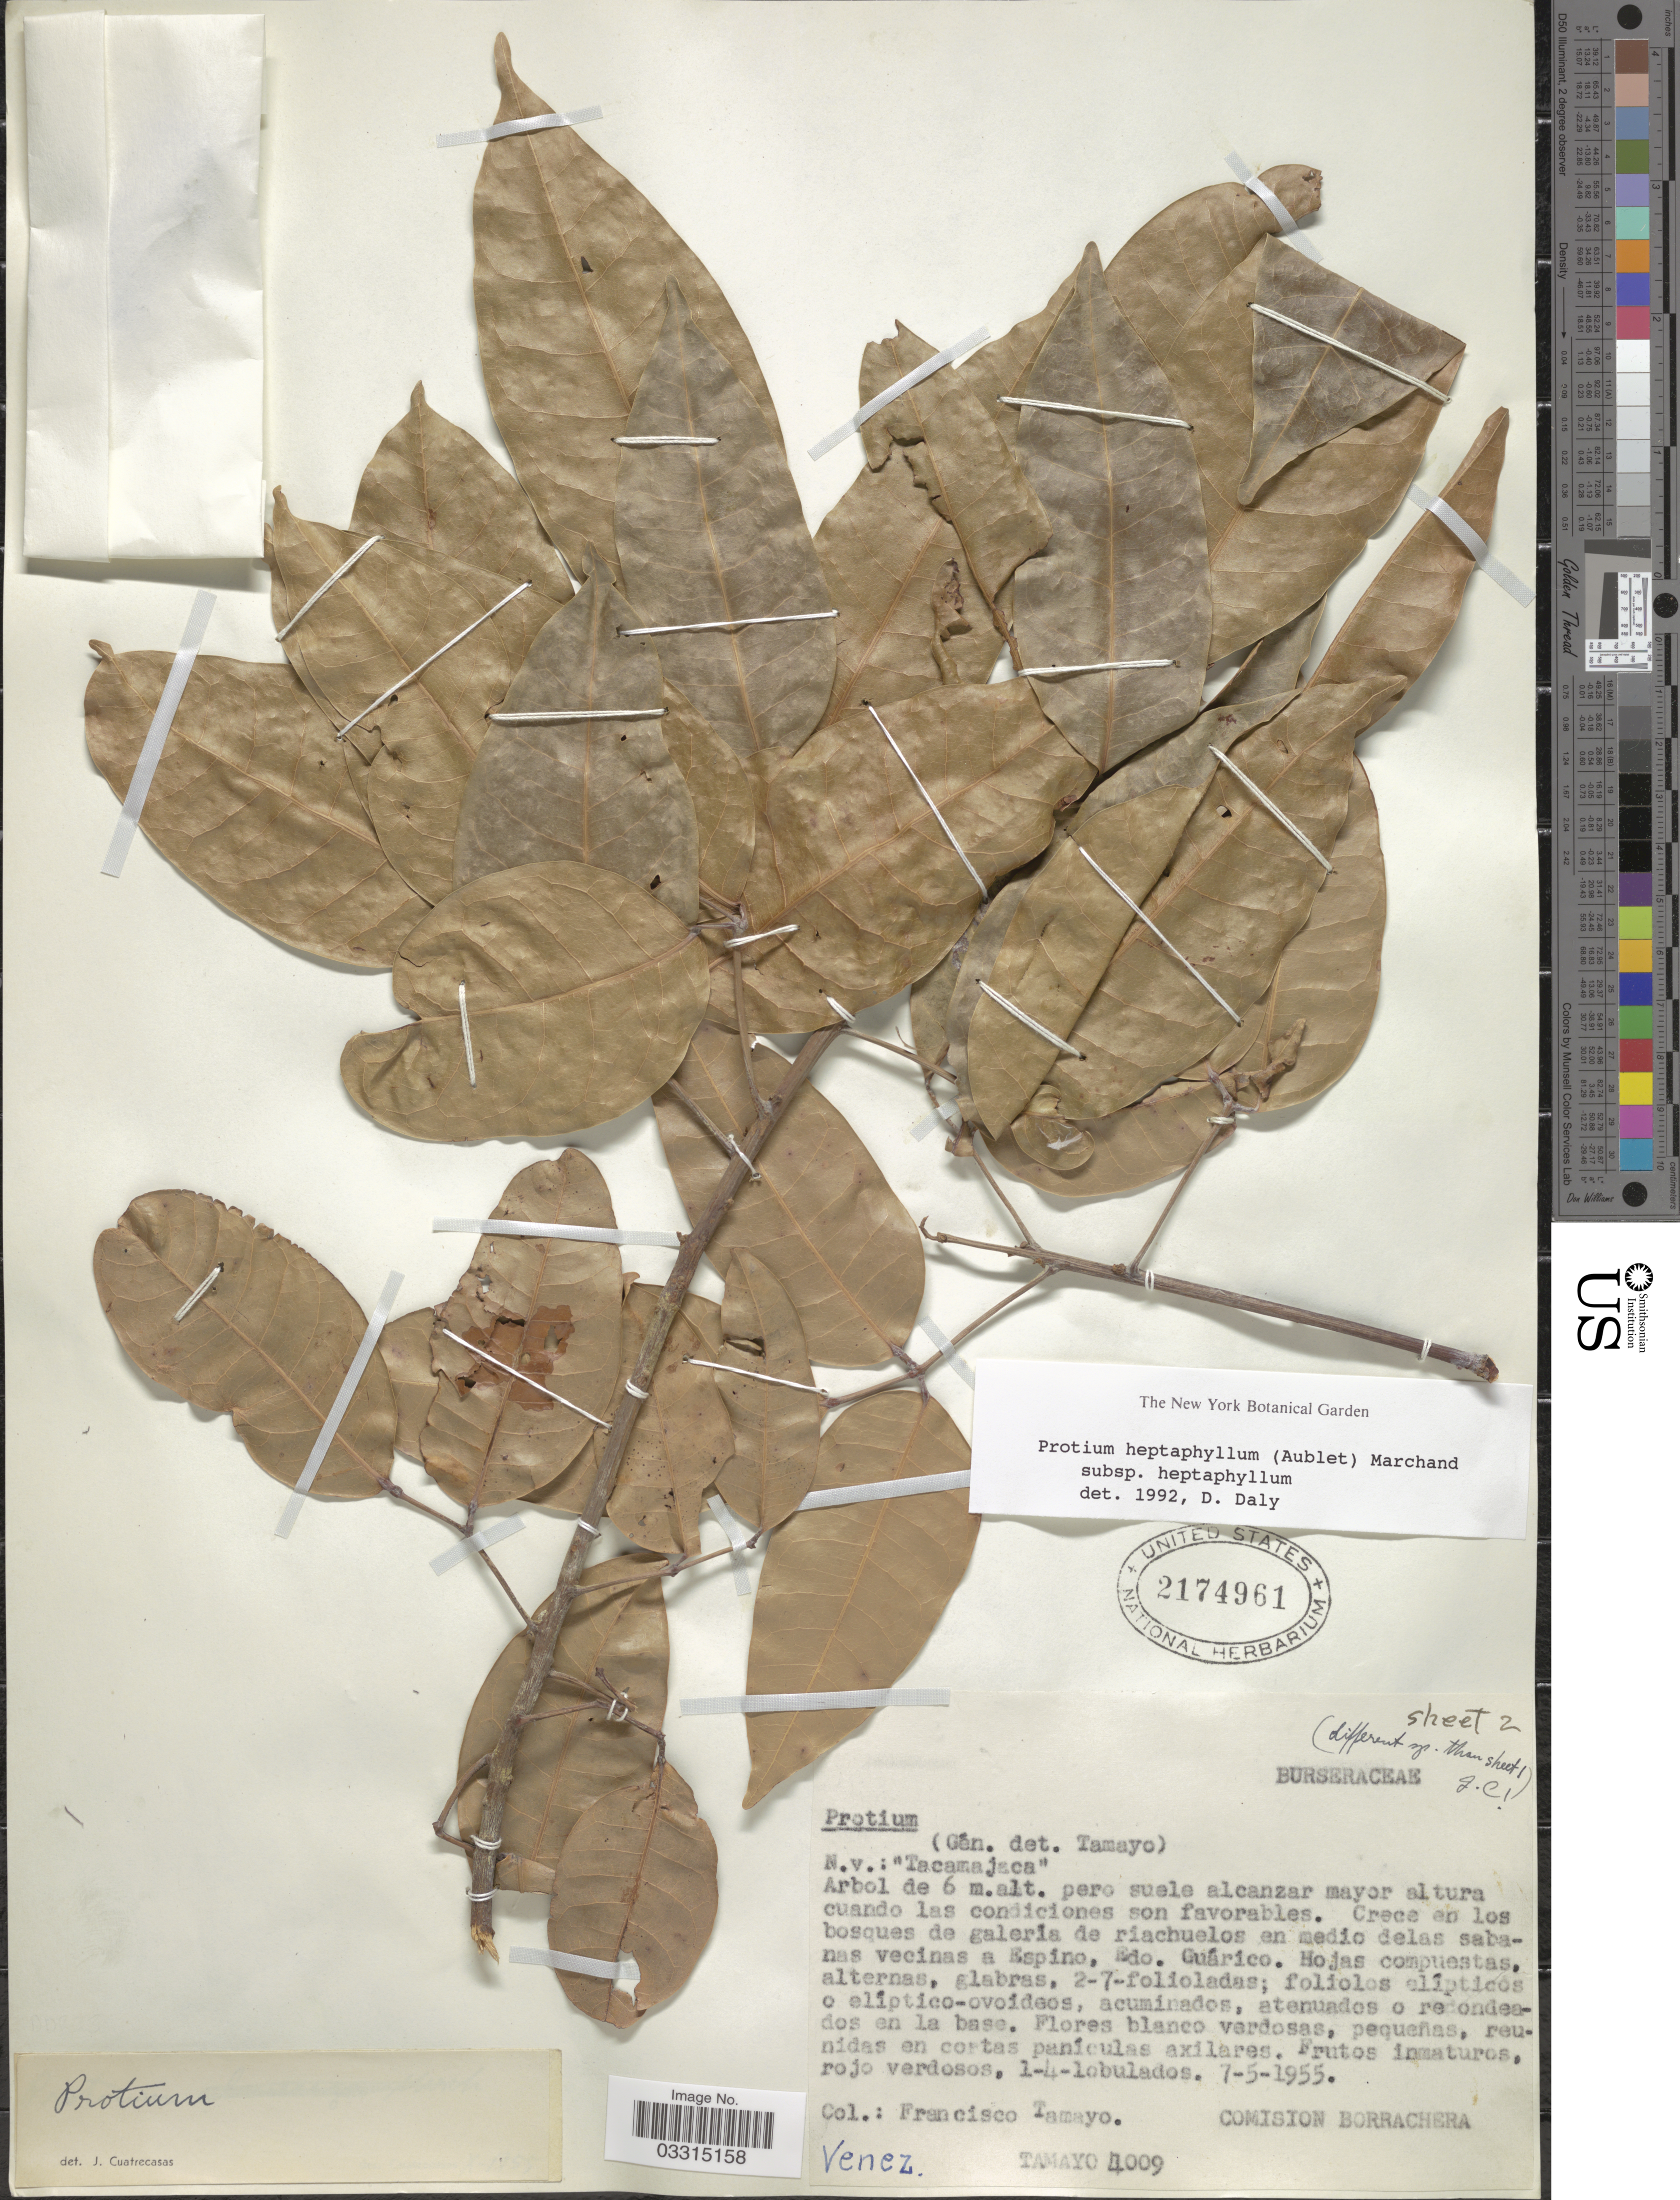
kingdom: Plantae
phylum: Tracheophyta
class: Magnoliopsida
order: Sapindales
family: Burseraceae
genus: Protium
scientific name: Protium heptaphyllum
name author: (Aubl.) Marchand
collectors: F. Tamayo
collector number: Tamayo 4009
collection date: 1955-05-07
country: Venezuela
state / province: Guárico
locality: Sabanas vecinas a Espino.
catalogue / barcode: US 2174961